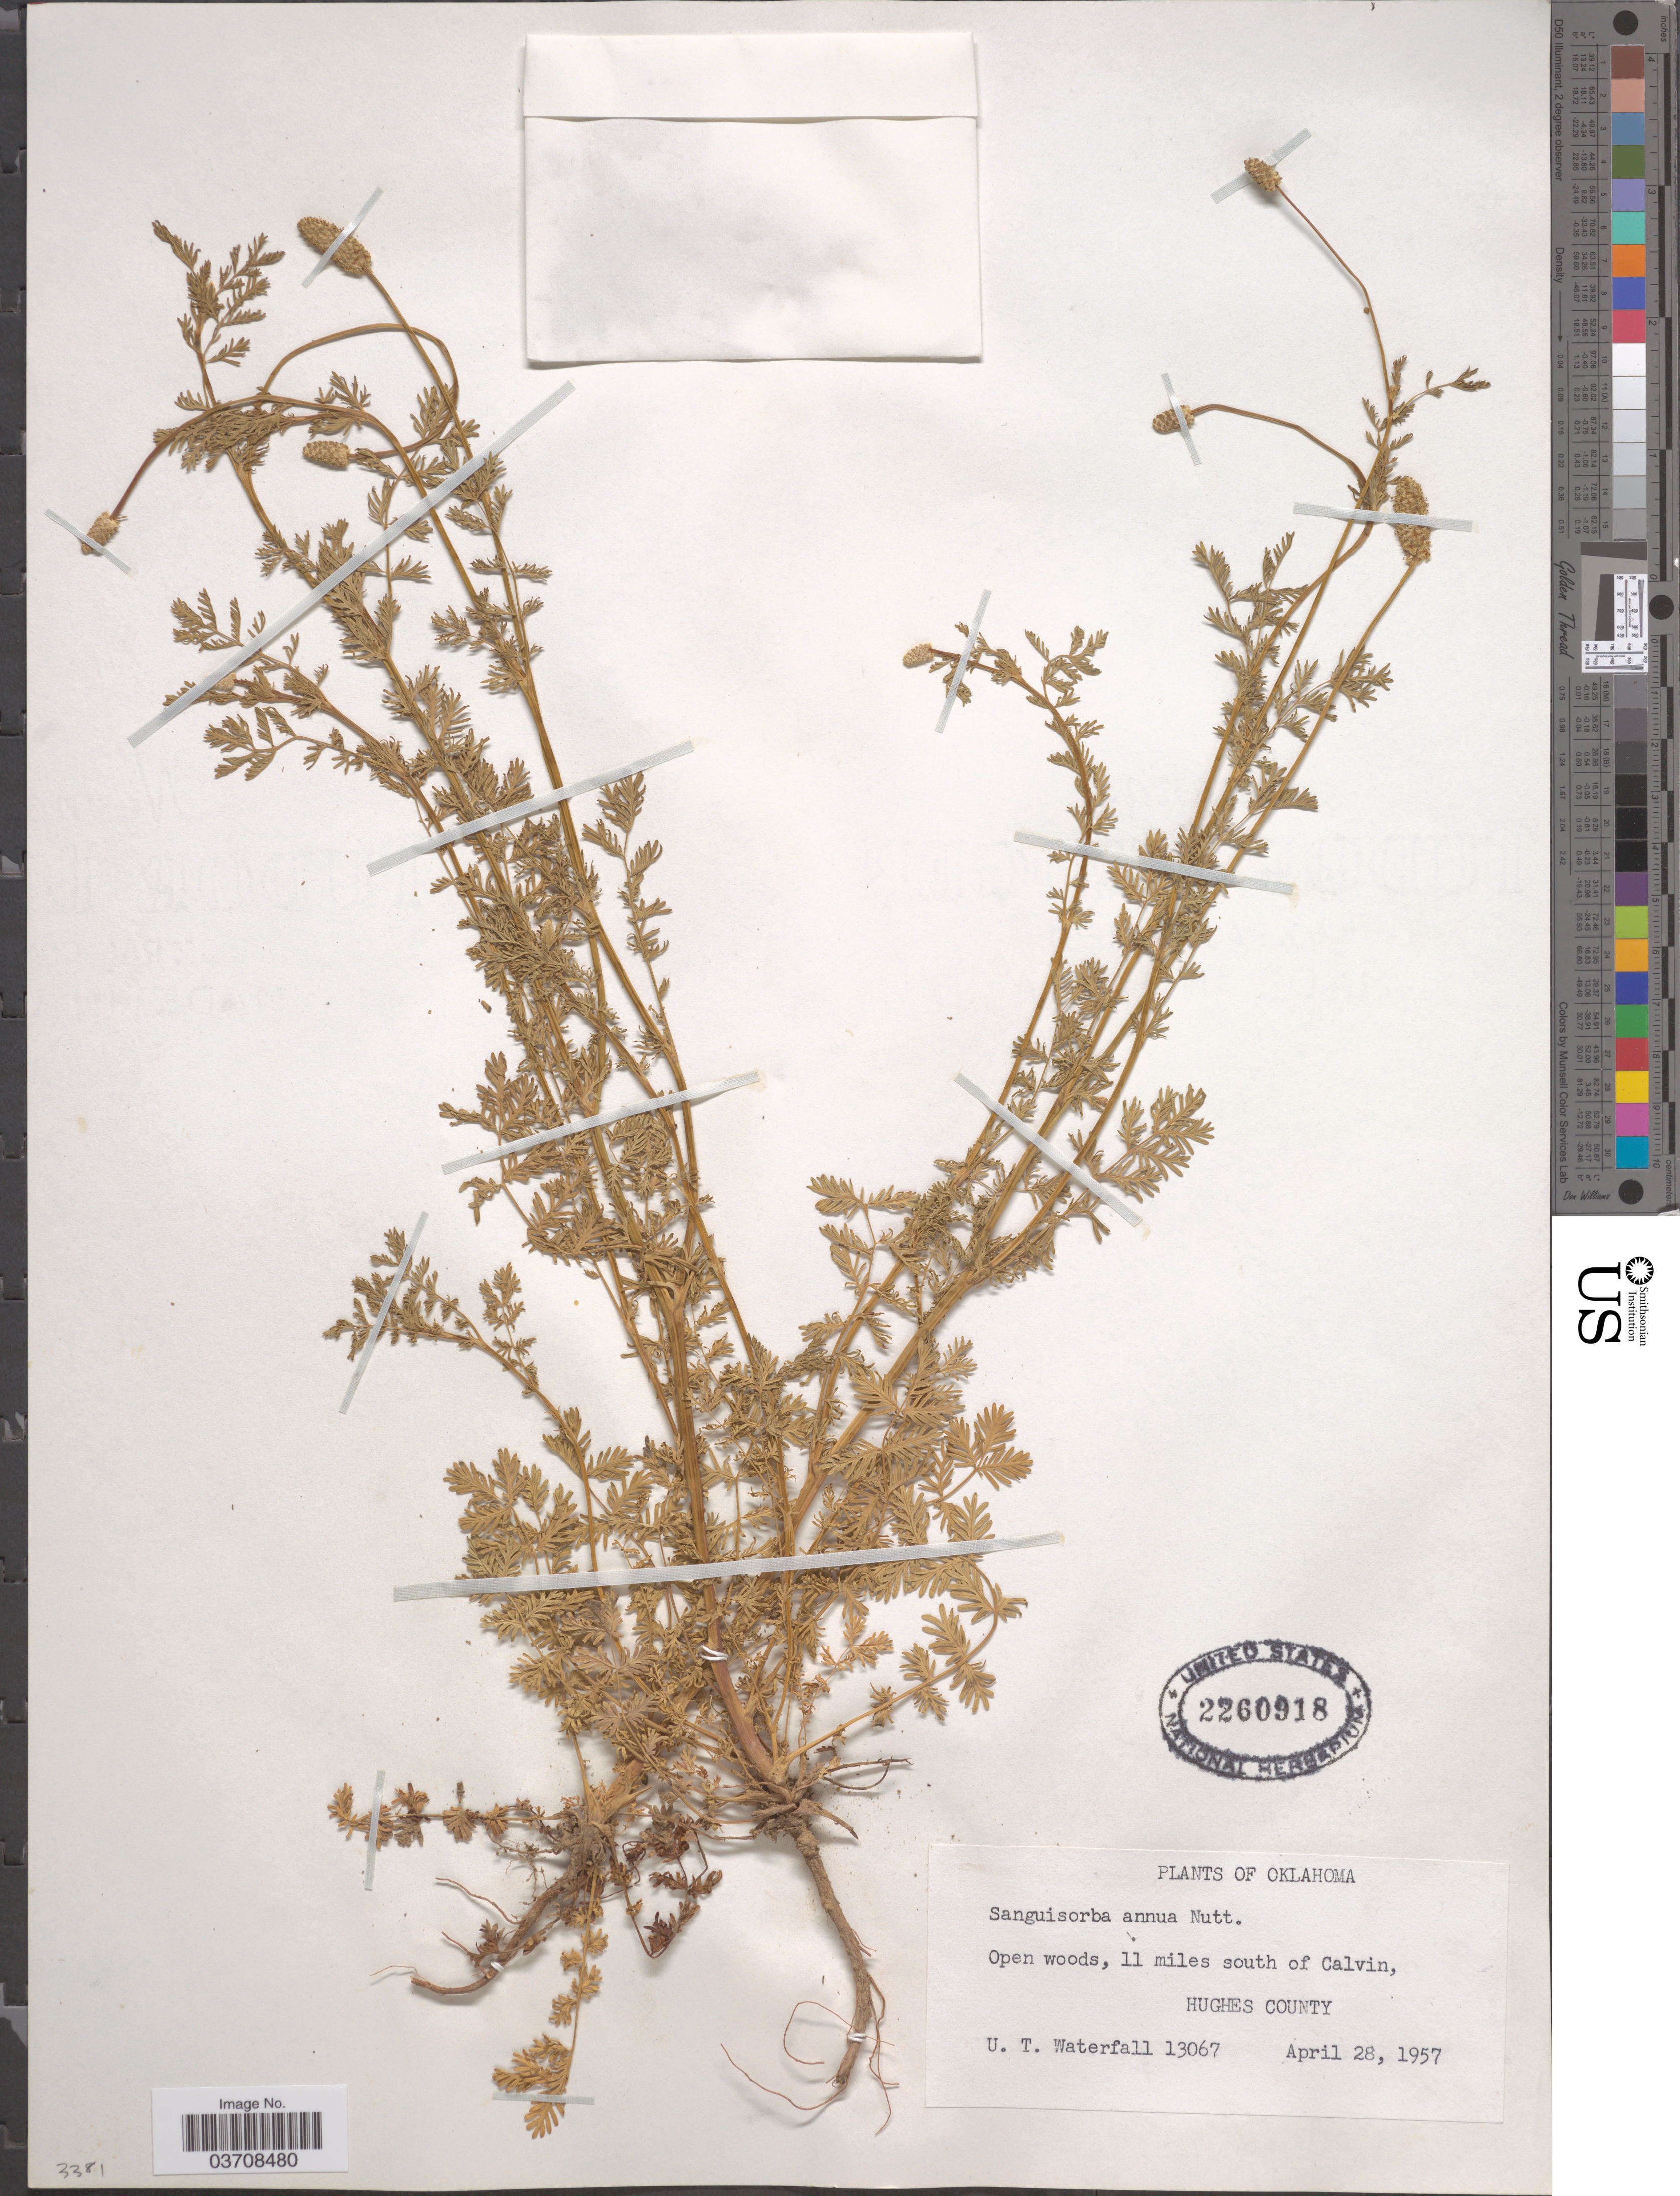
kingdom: Plantae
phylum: Tracheophyta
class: Magnoliopsida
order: Rosales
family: Rosaceae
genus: Sanguisorba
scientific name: Sanguisorba annua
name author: (Nutt. ex Hook.) Torr. & A. Gray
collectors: U. T. Waterfall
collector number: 13067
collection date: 1957-04-28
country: United States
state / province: Oklahoma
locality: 11 miles south of Calvin, Hughes County.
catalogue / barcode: US 2260918